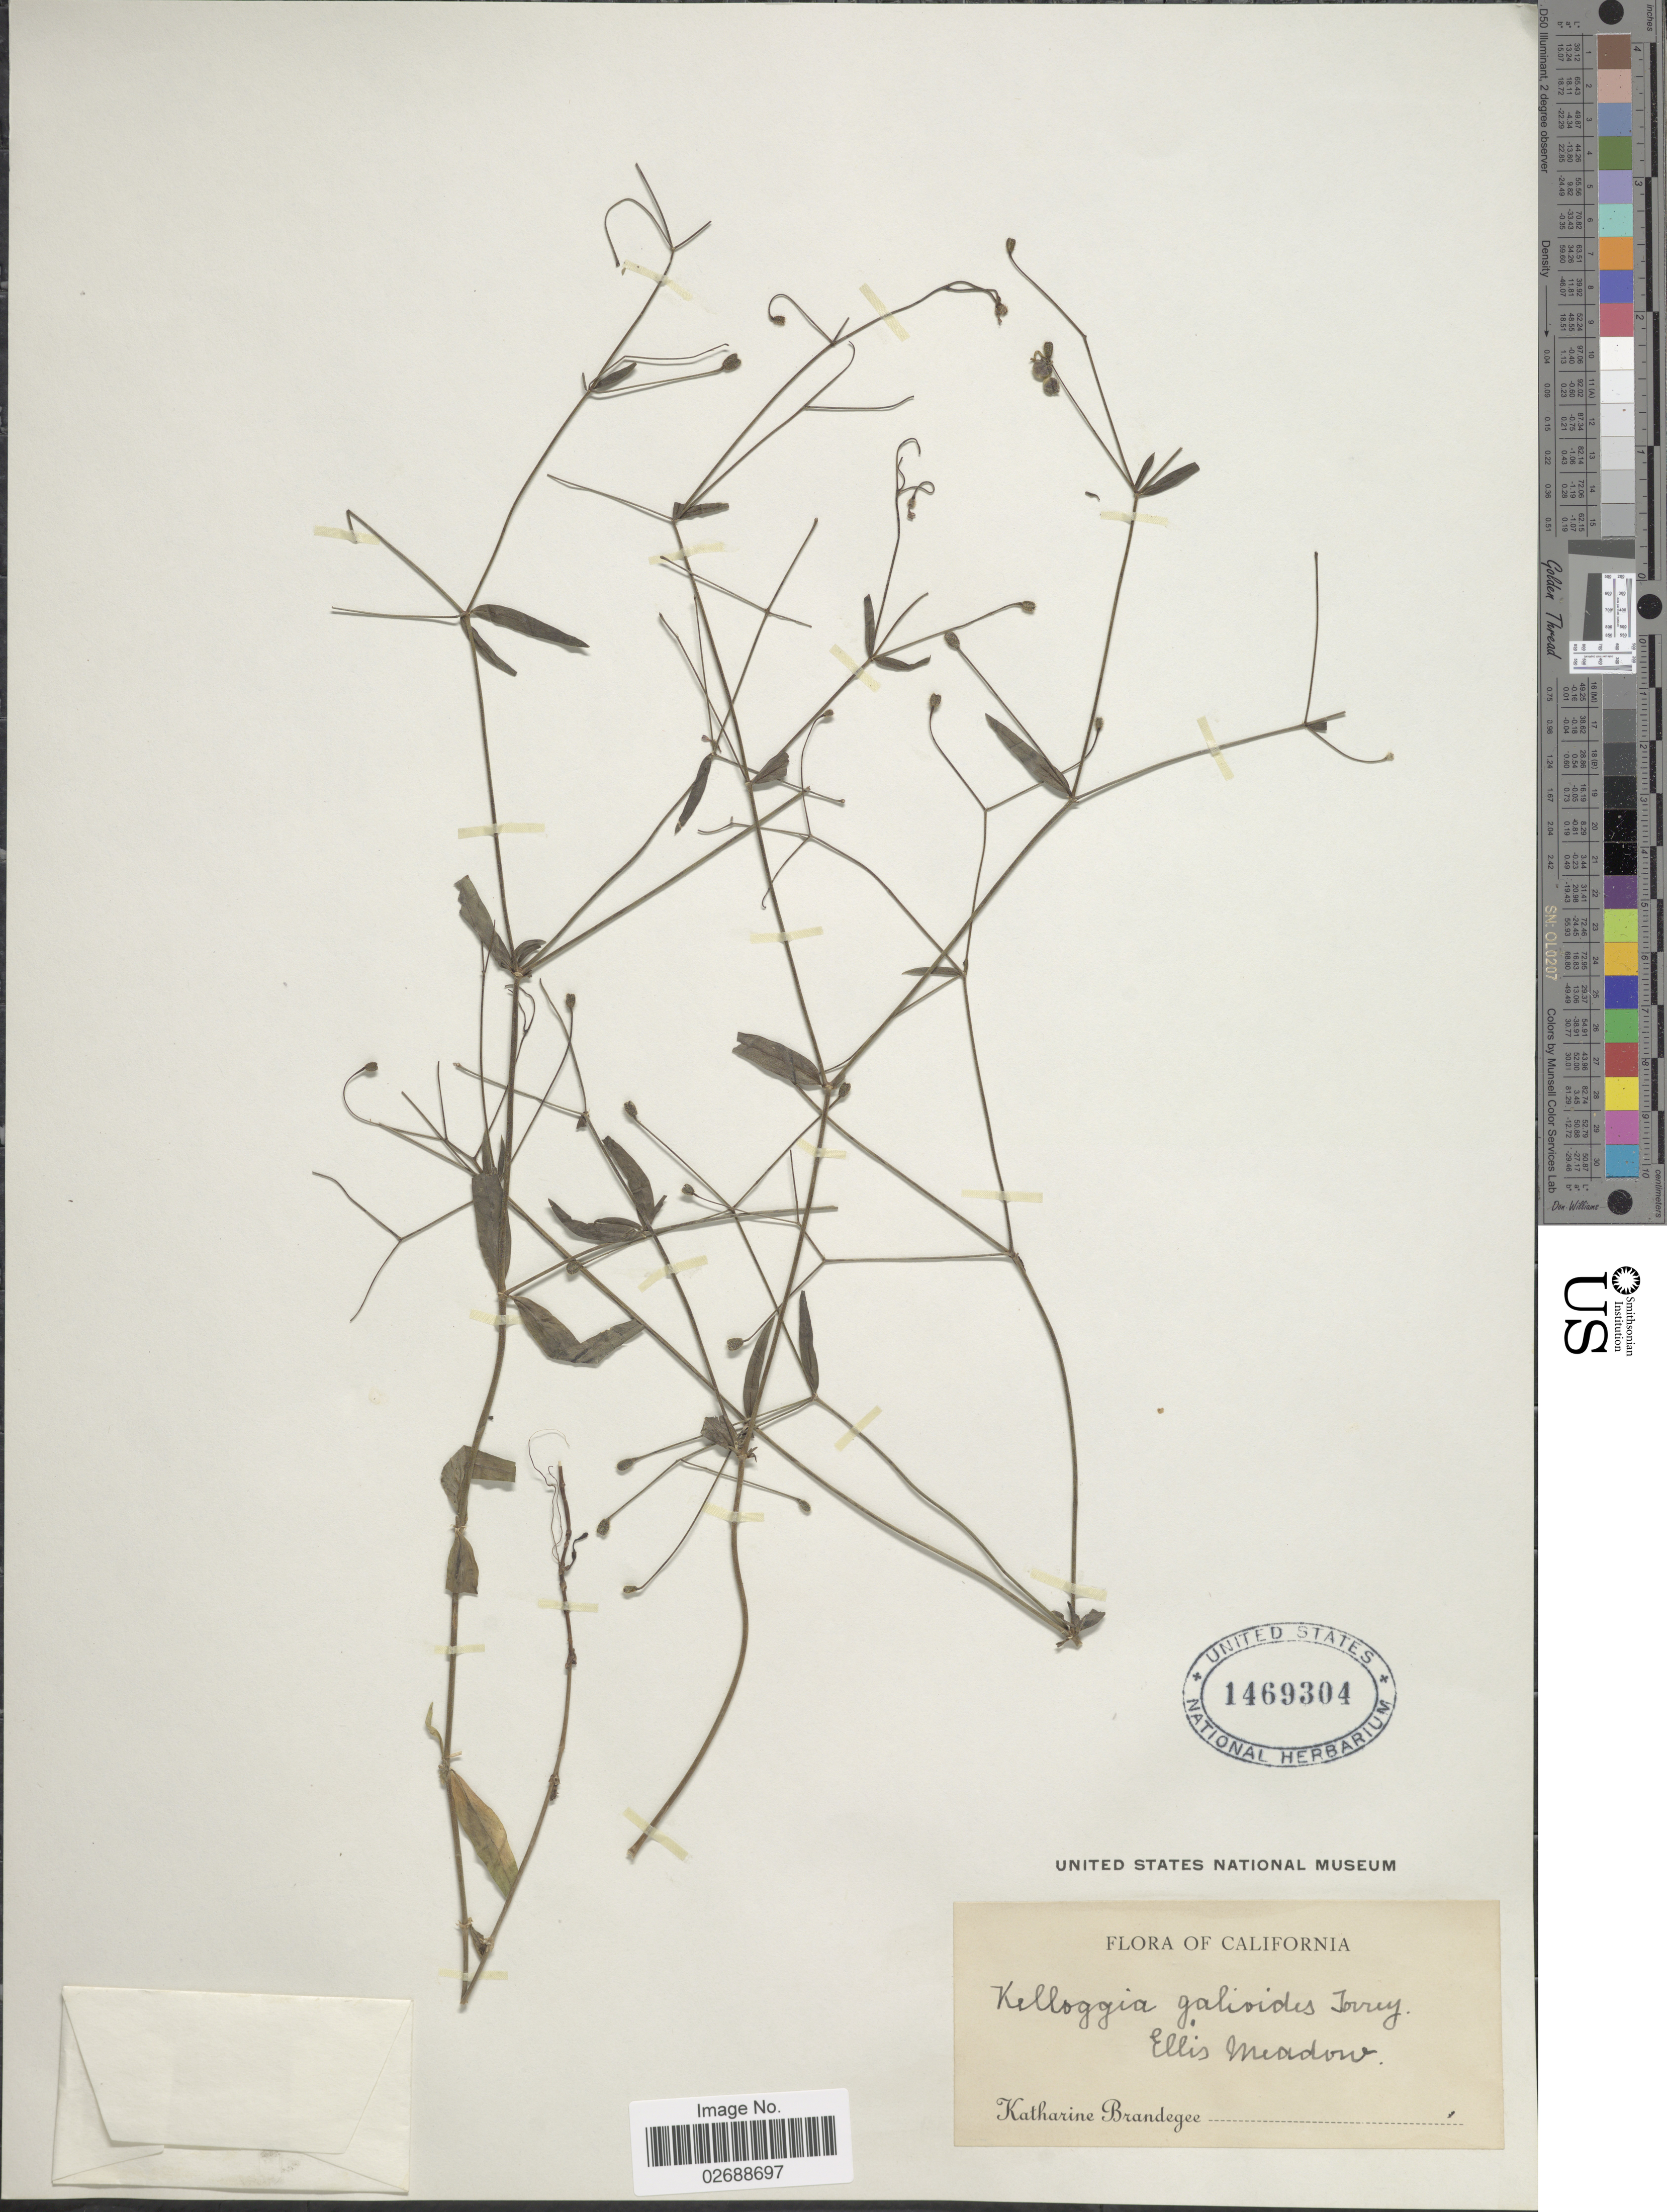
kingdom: Plantae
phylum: Tracheophyta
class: Magnoliopsida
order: Gentianales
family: Rubiaceae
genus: Kelloggia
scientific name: Kelloggia galioides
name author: Torr.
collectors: M. K. Brandegee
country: United States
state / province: California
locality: Ellis Meadow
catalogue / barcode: US 1469304